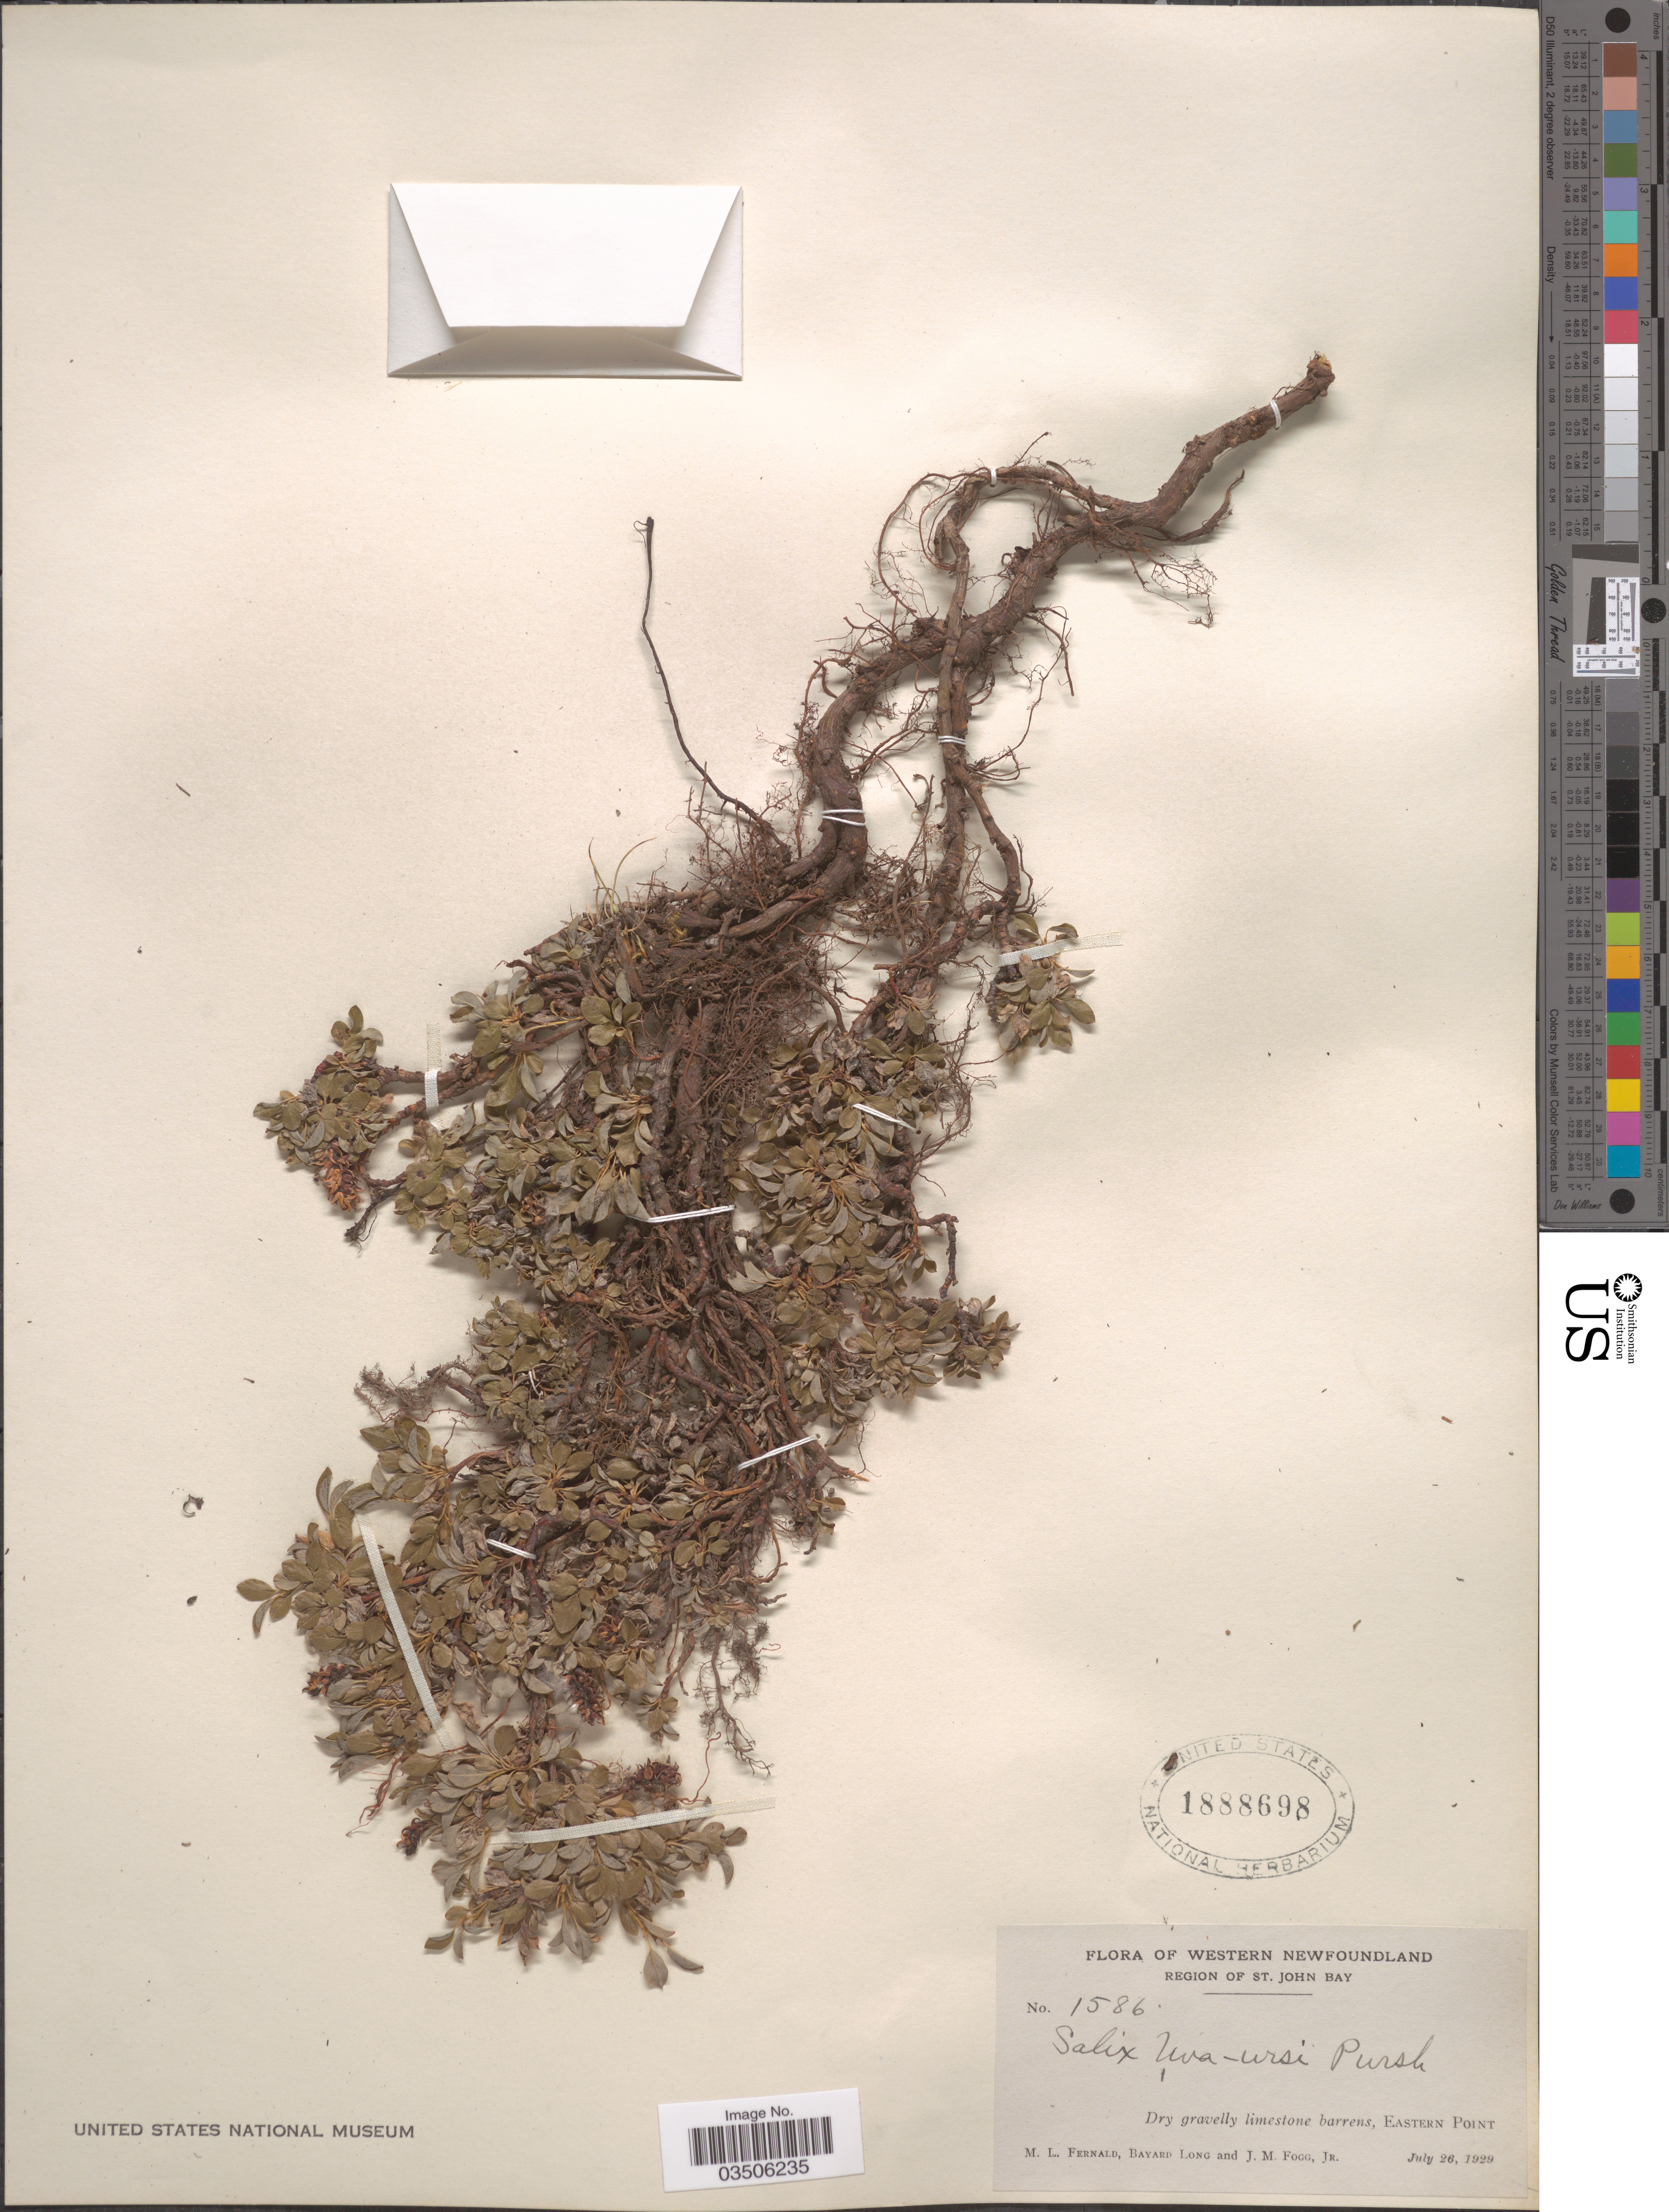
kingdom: Plantae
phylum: Tracheophyta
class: Magnoliopsida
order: Malpighiales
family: Salicaceae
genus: Salix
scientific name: Salix uva-ursi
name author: Pursh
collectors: M. L. Fernald, B. Long & J. Fogg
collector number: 1586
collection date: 1929-07-26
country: Canada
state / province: Newfoundland and Labrador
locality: Western Newfoundland. Region of St. John Bay. Eastern Point.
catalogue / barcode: US 1888698